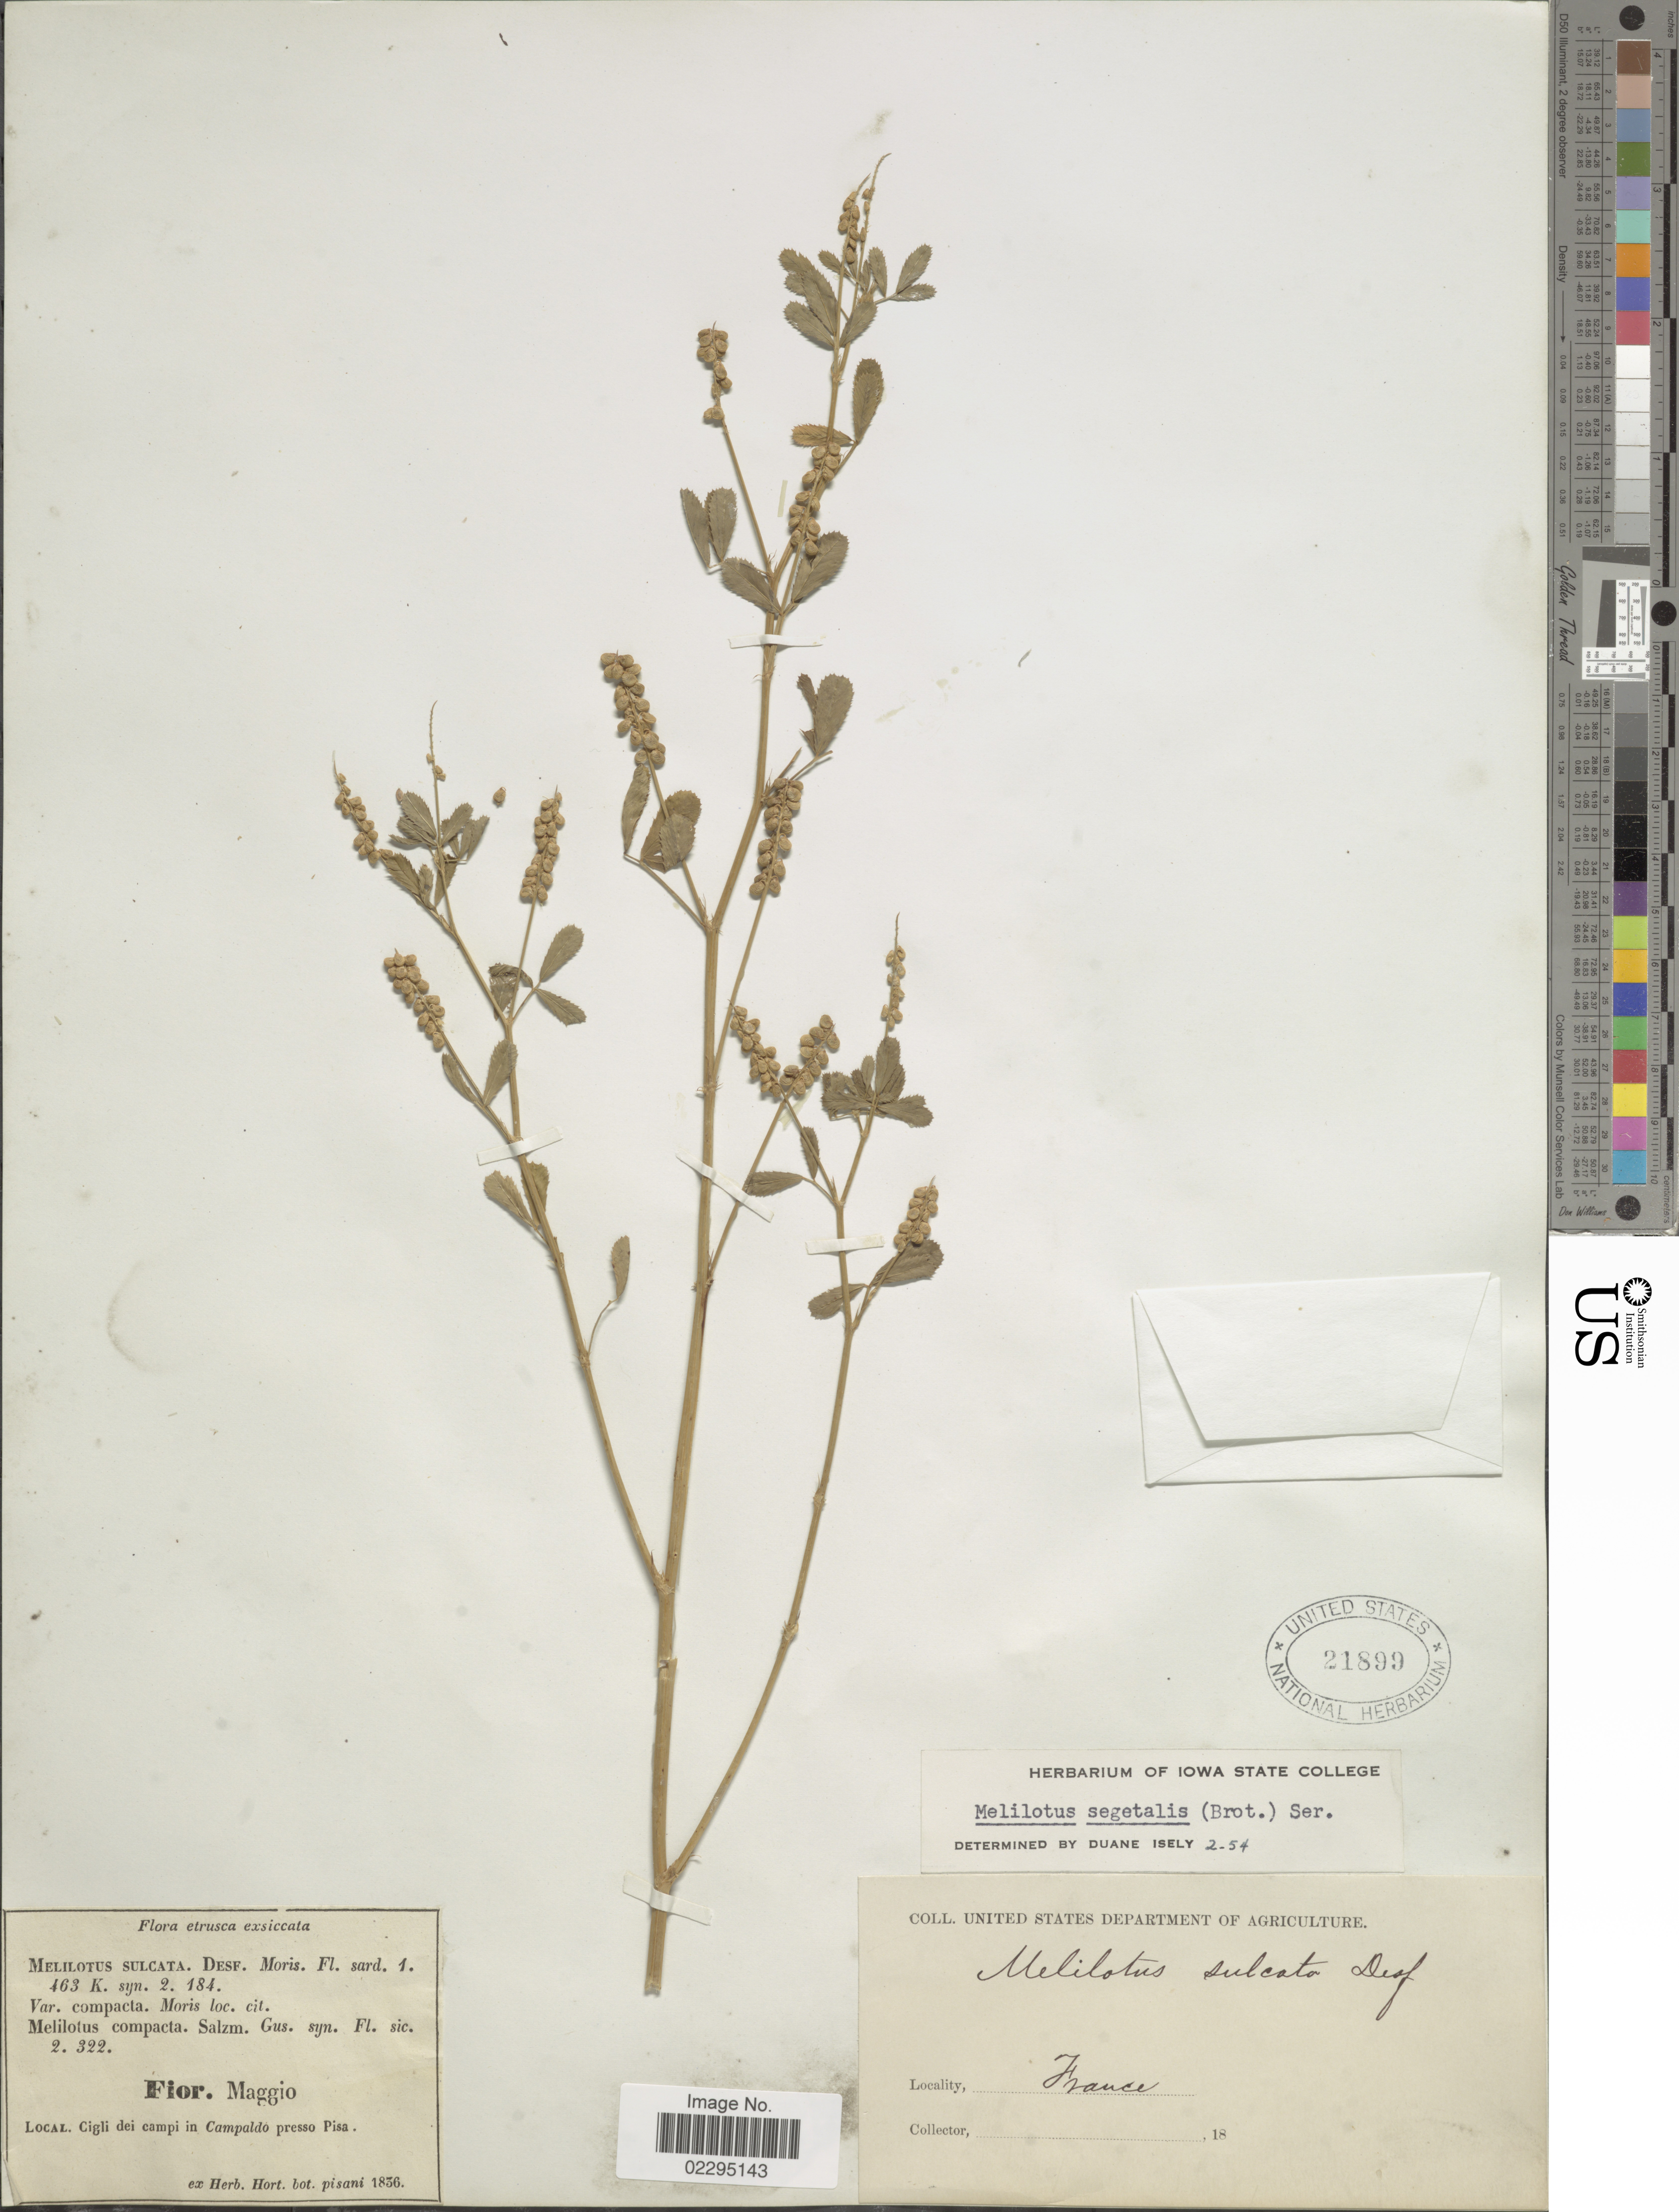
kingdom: Plantae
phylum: Tracheophyta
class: Magnoliopsida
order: Fabales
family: Fabaceae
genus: Melilotus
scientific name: Melilotus segetalis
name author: Ser.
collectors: ex herb. Hort. Bot. Pisani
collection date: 1856-05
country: France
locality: France, Ciglii dei Campi in Campaldo presso Pisa.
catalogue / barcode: US 21899